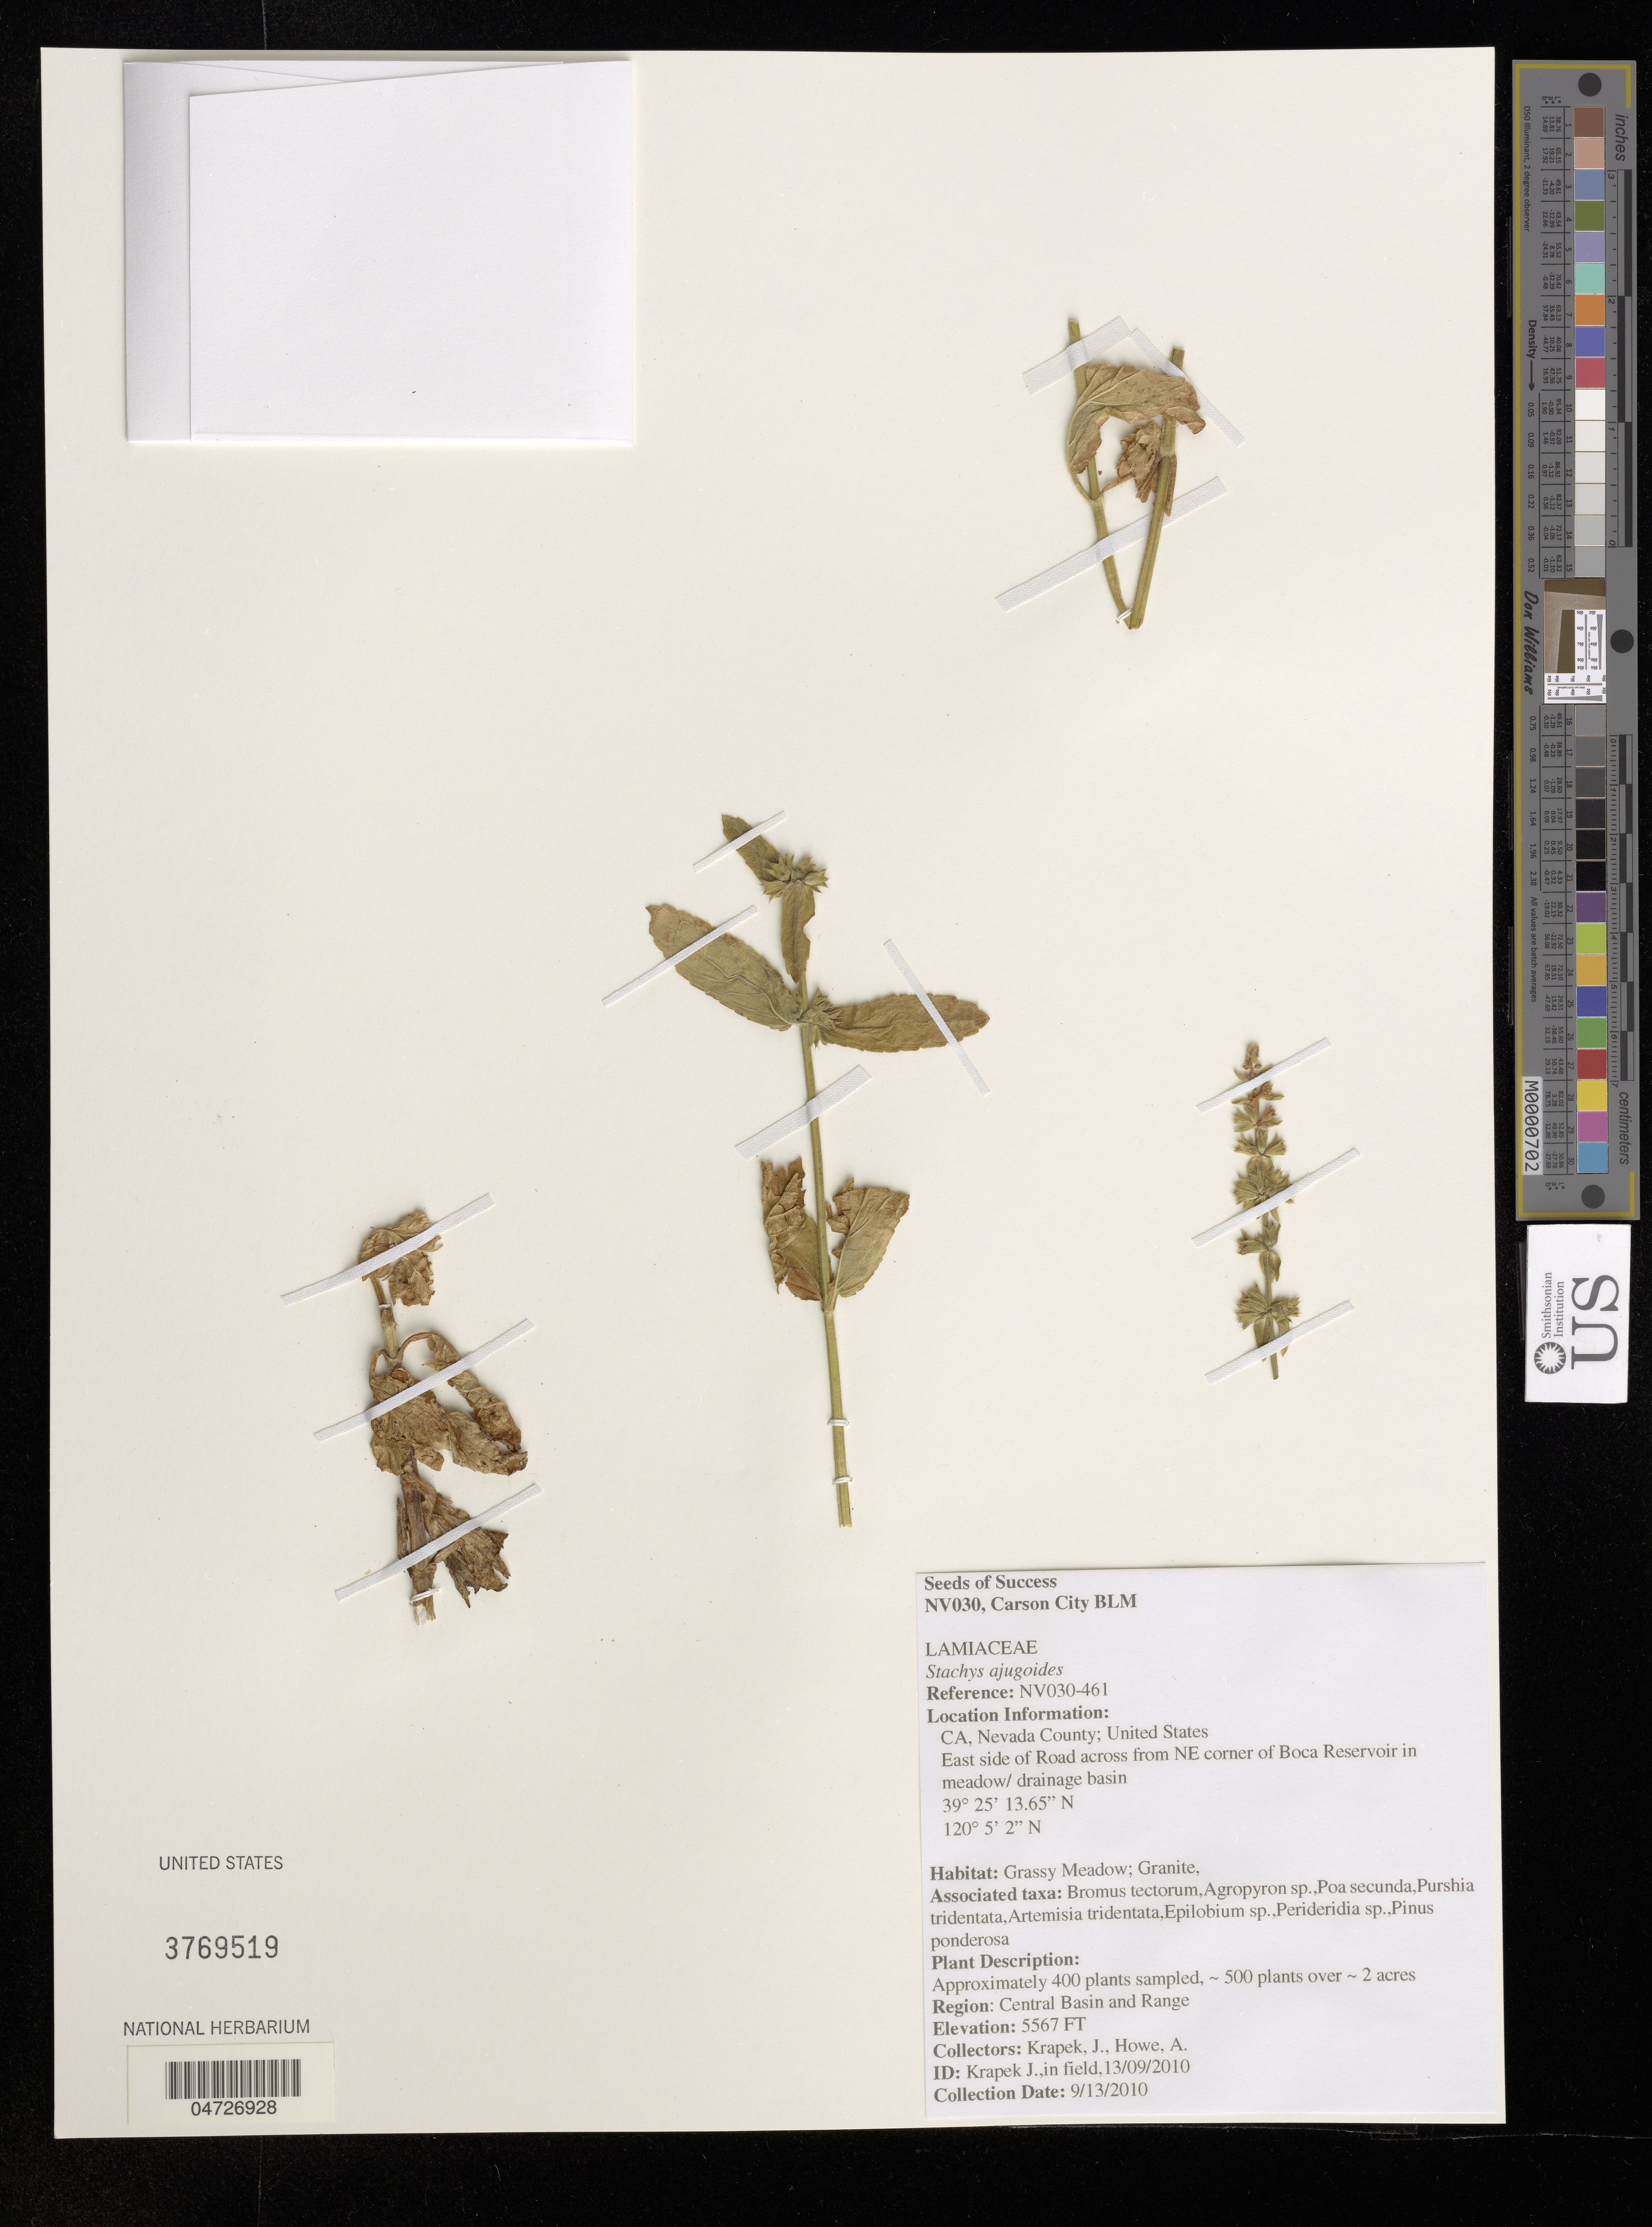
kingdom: Plantae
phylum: Tracheophyta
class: Magnoliopsida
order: Lamiales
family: Lamiaceae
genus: Stachys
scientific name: Stachys ajugoides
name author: Benth.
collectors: K. Krapek & A. Howe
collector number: NV030-461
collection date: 2010-09-13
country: United States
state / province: California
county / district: Nevada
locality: Nevada County. East side of Road across from NE corner of Boxa Reservoir in meadow/ drainage basin.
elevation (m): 1697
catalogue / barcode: US 3769519